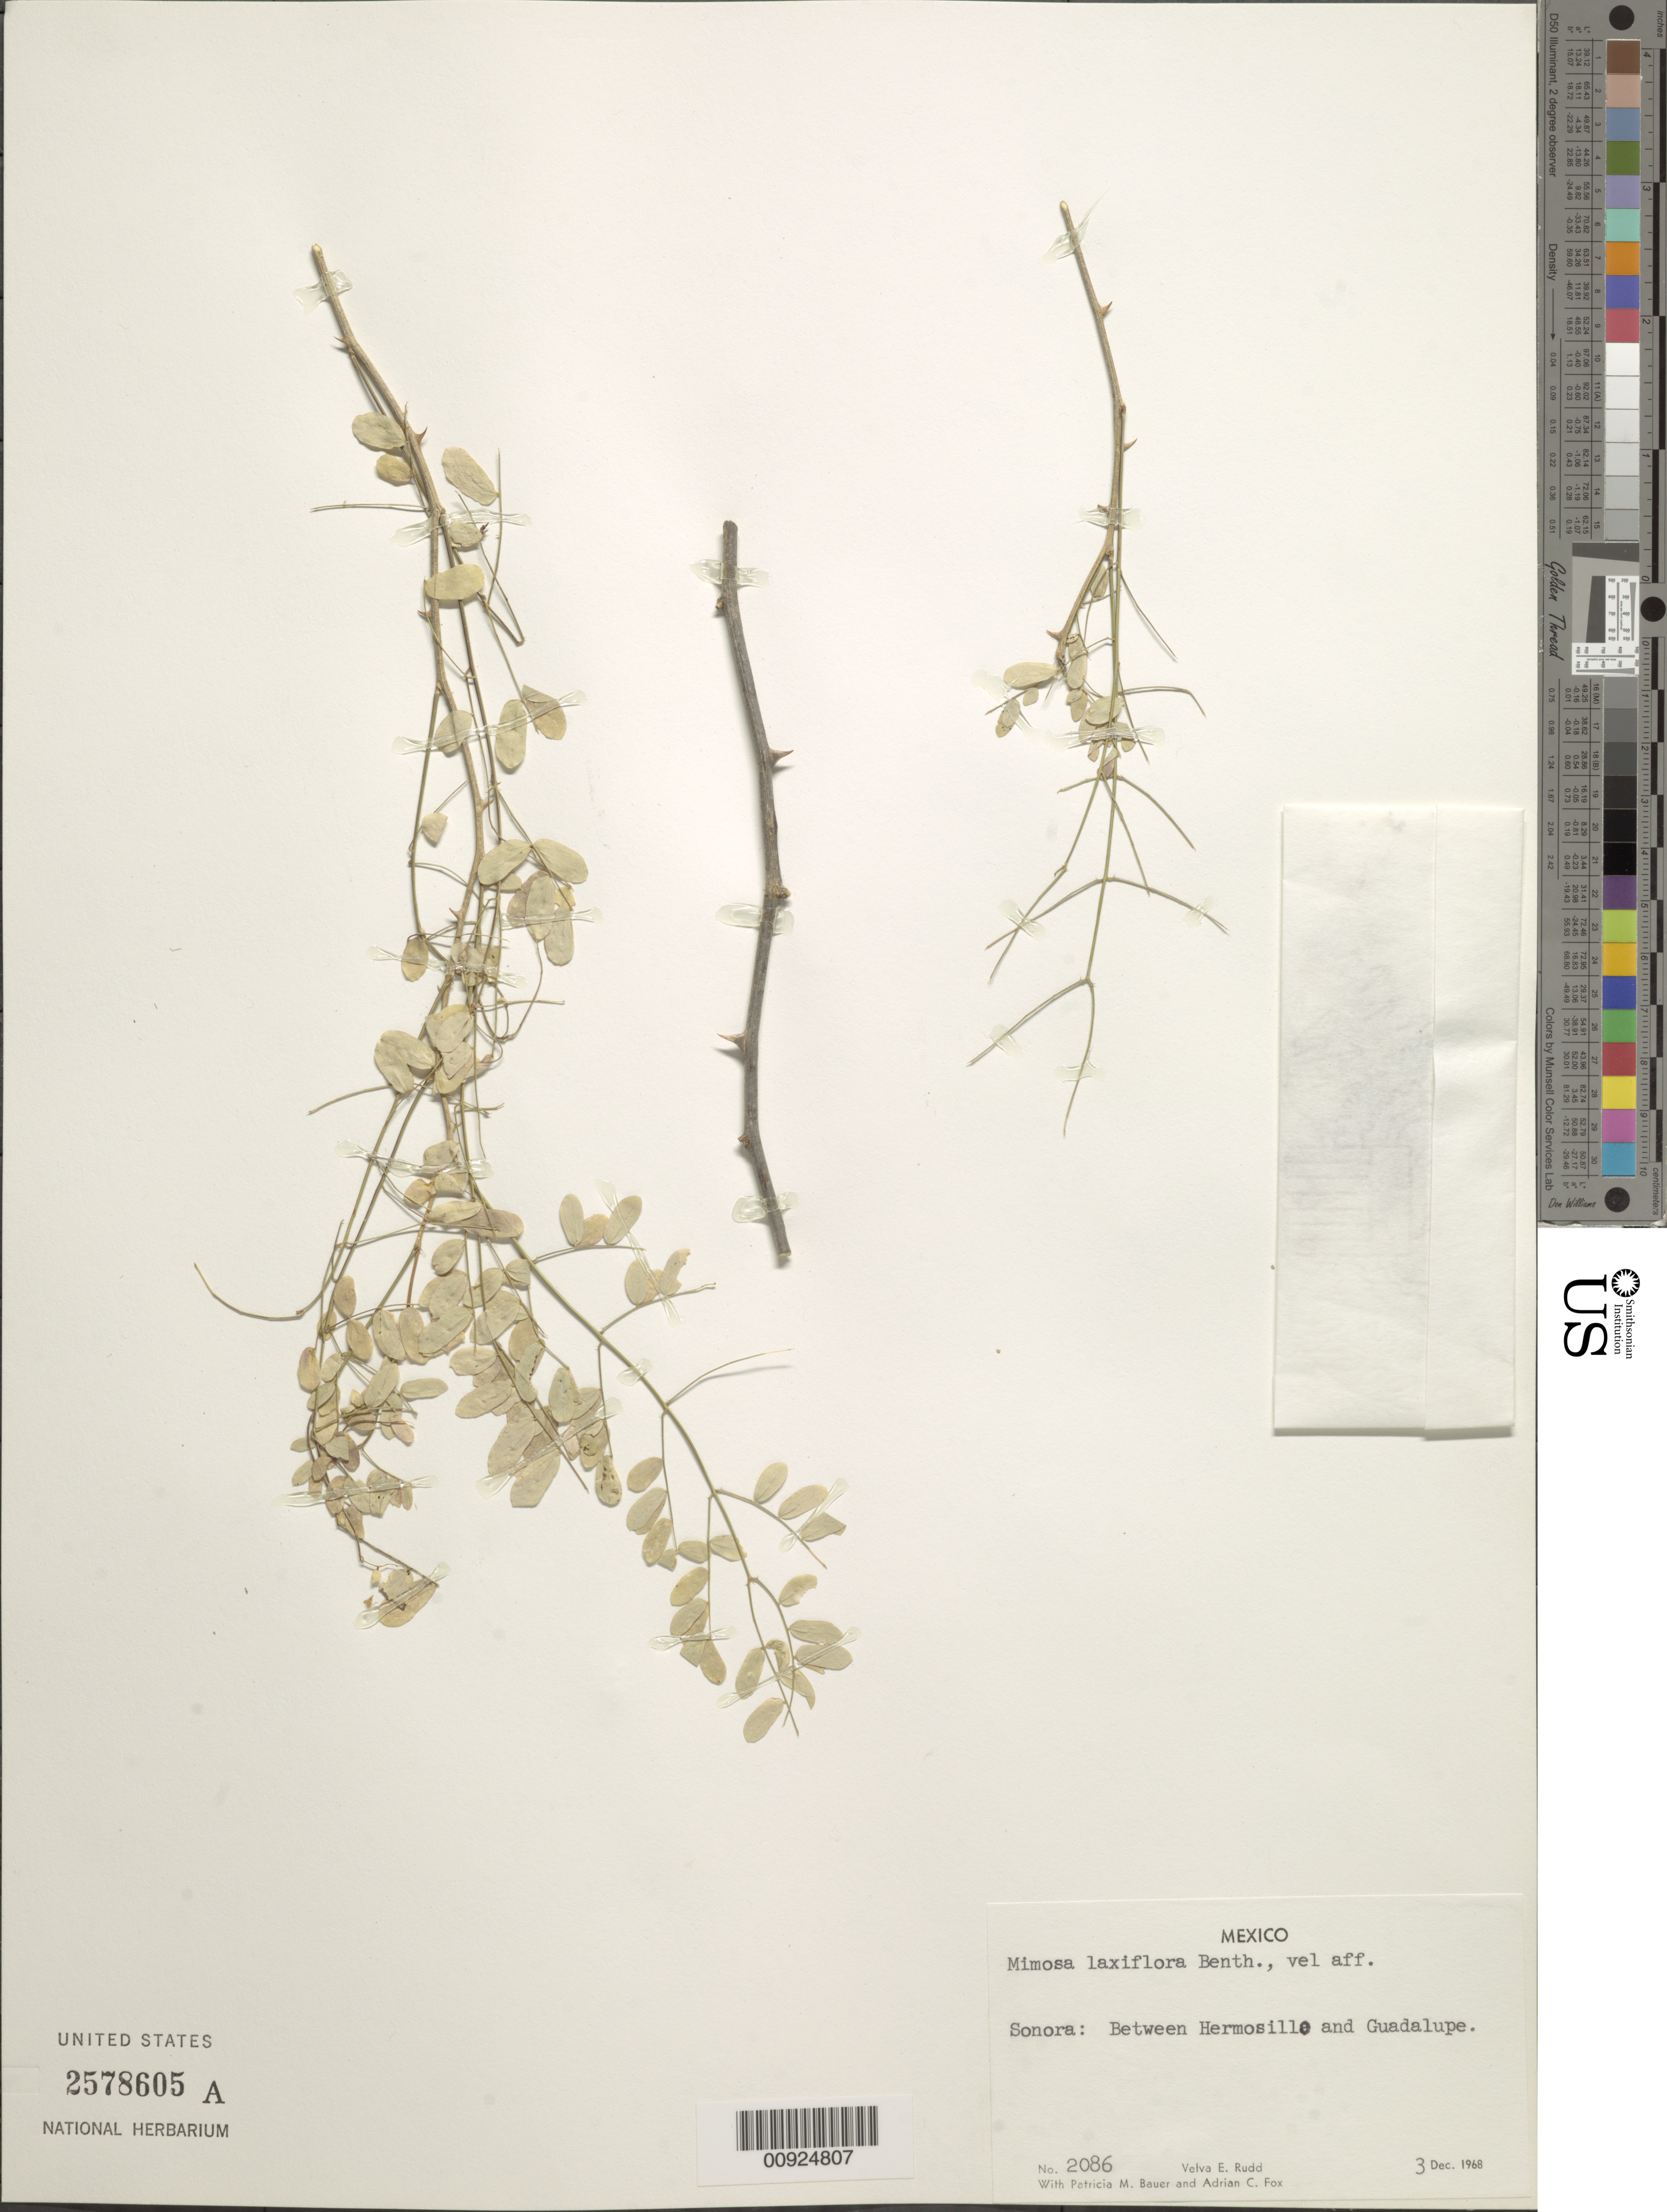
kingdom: Plantae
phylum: Tracheophyta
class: Magnoliopsida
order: Fabales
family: Fabaceae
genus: Mimosa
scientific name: Mimosa laxiflora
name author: Benth.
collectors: V. E. Rudd, P. Bauer & A. Fox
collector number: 2086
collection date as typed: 03 Dec 1968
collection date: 1968-12-03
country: Mexico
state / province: Sonora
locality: Sonora: Between Hermosillo and Guadalupe.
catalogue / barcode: US 2578605A